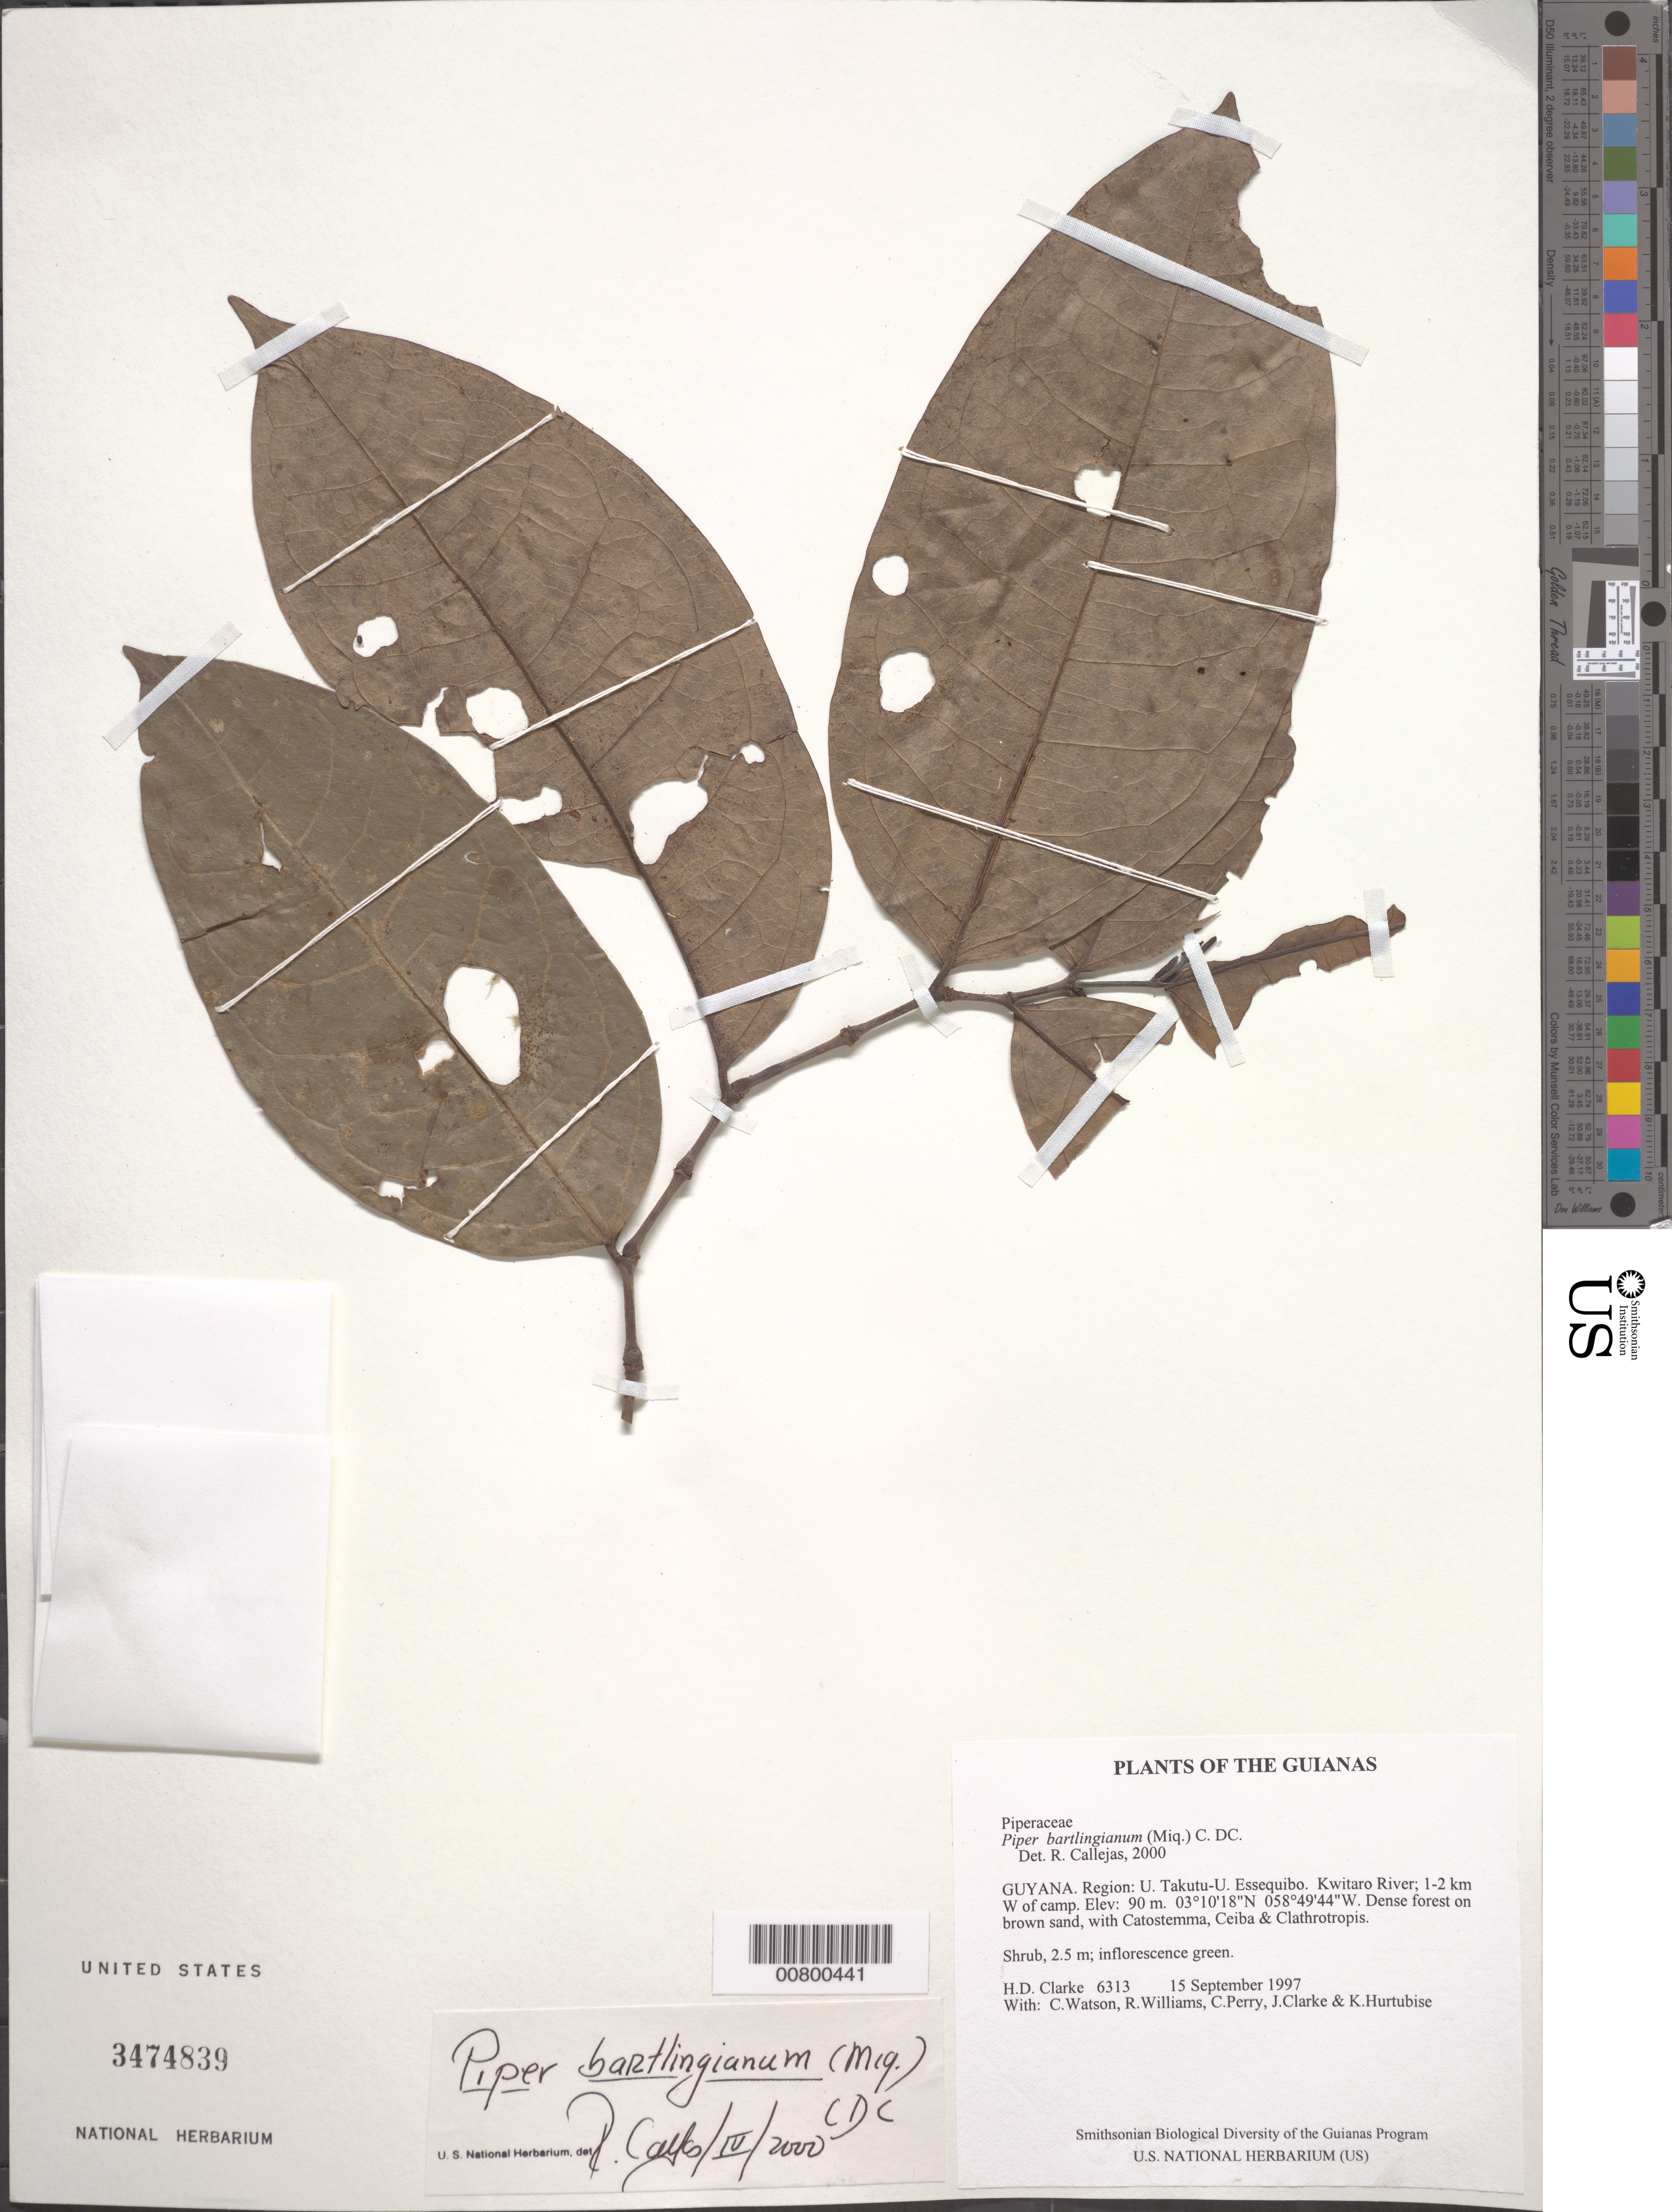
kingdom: Plantae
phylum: Tracheophyta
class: Magnoliopsida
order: Piperales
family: Piperaceae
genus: Piper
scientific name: Piper bartlingianum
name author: (Miq.) C. DC.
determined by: Callejas, Ricardo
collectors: H. D. Clarke, C. Watson, R. Williams, C. Perry, J. Clarke & K. Hurtubise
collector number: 6313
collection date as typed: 15 September 1997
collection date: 1997-09-15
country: Guyana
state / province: U. Takutu-U. Essequibo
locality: Kwitaro River; 1-2 km W of camp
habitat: Dense forest on brown sand, with Catostemma, Ceiba & Clathrotropis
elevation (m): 90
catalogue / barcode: US 3474839